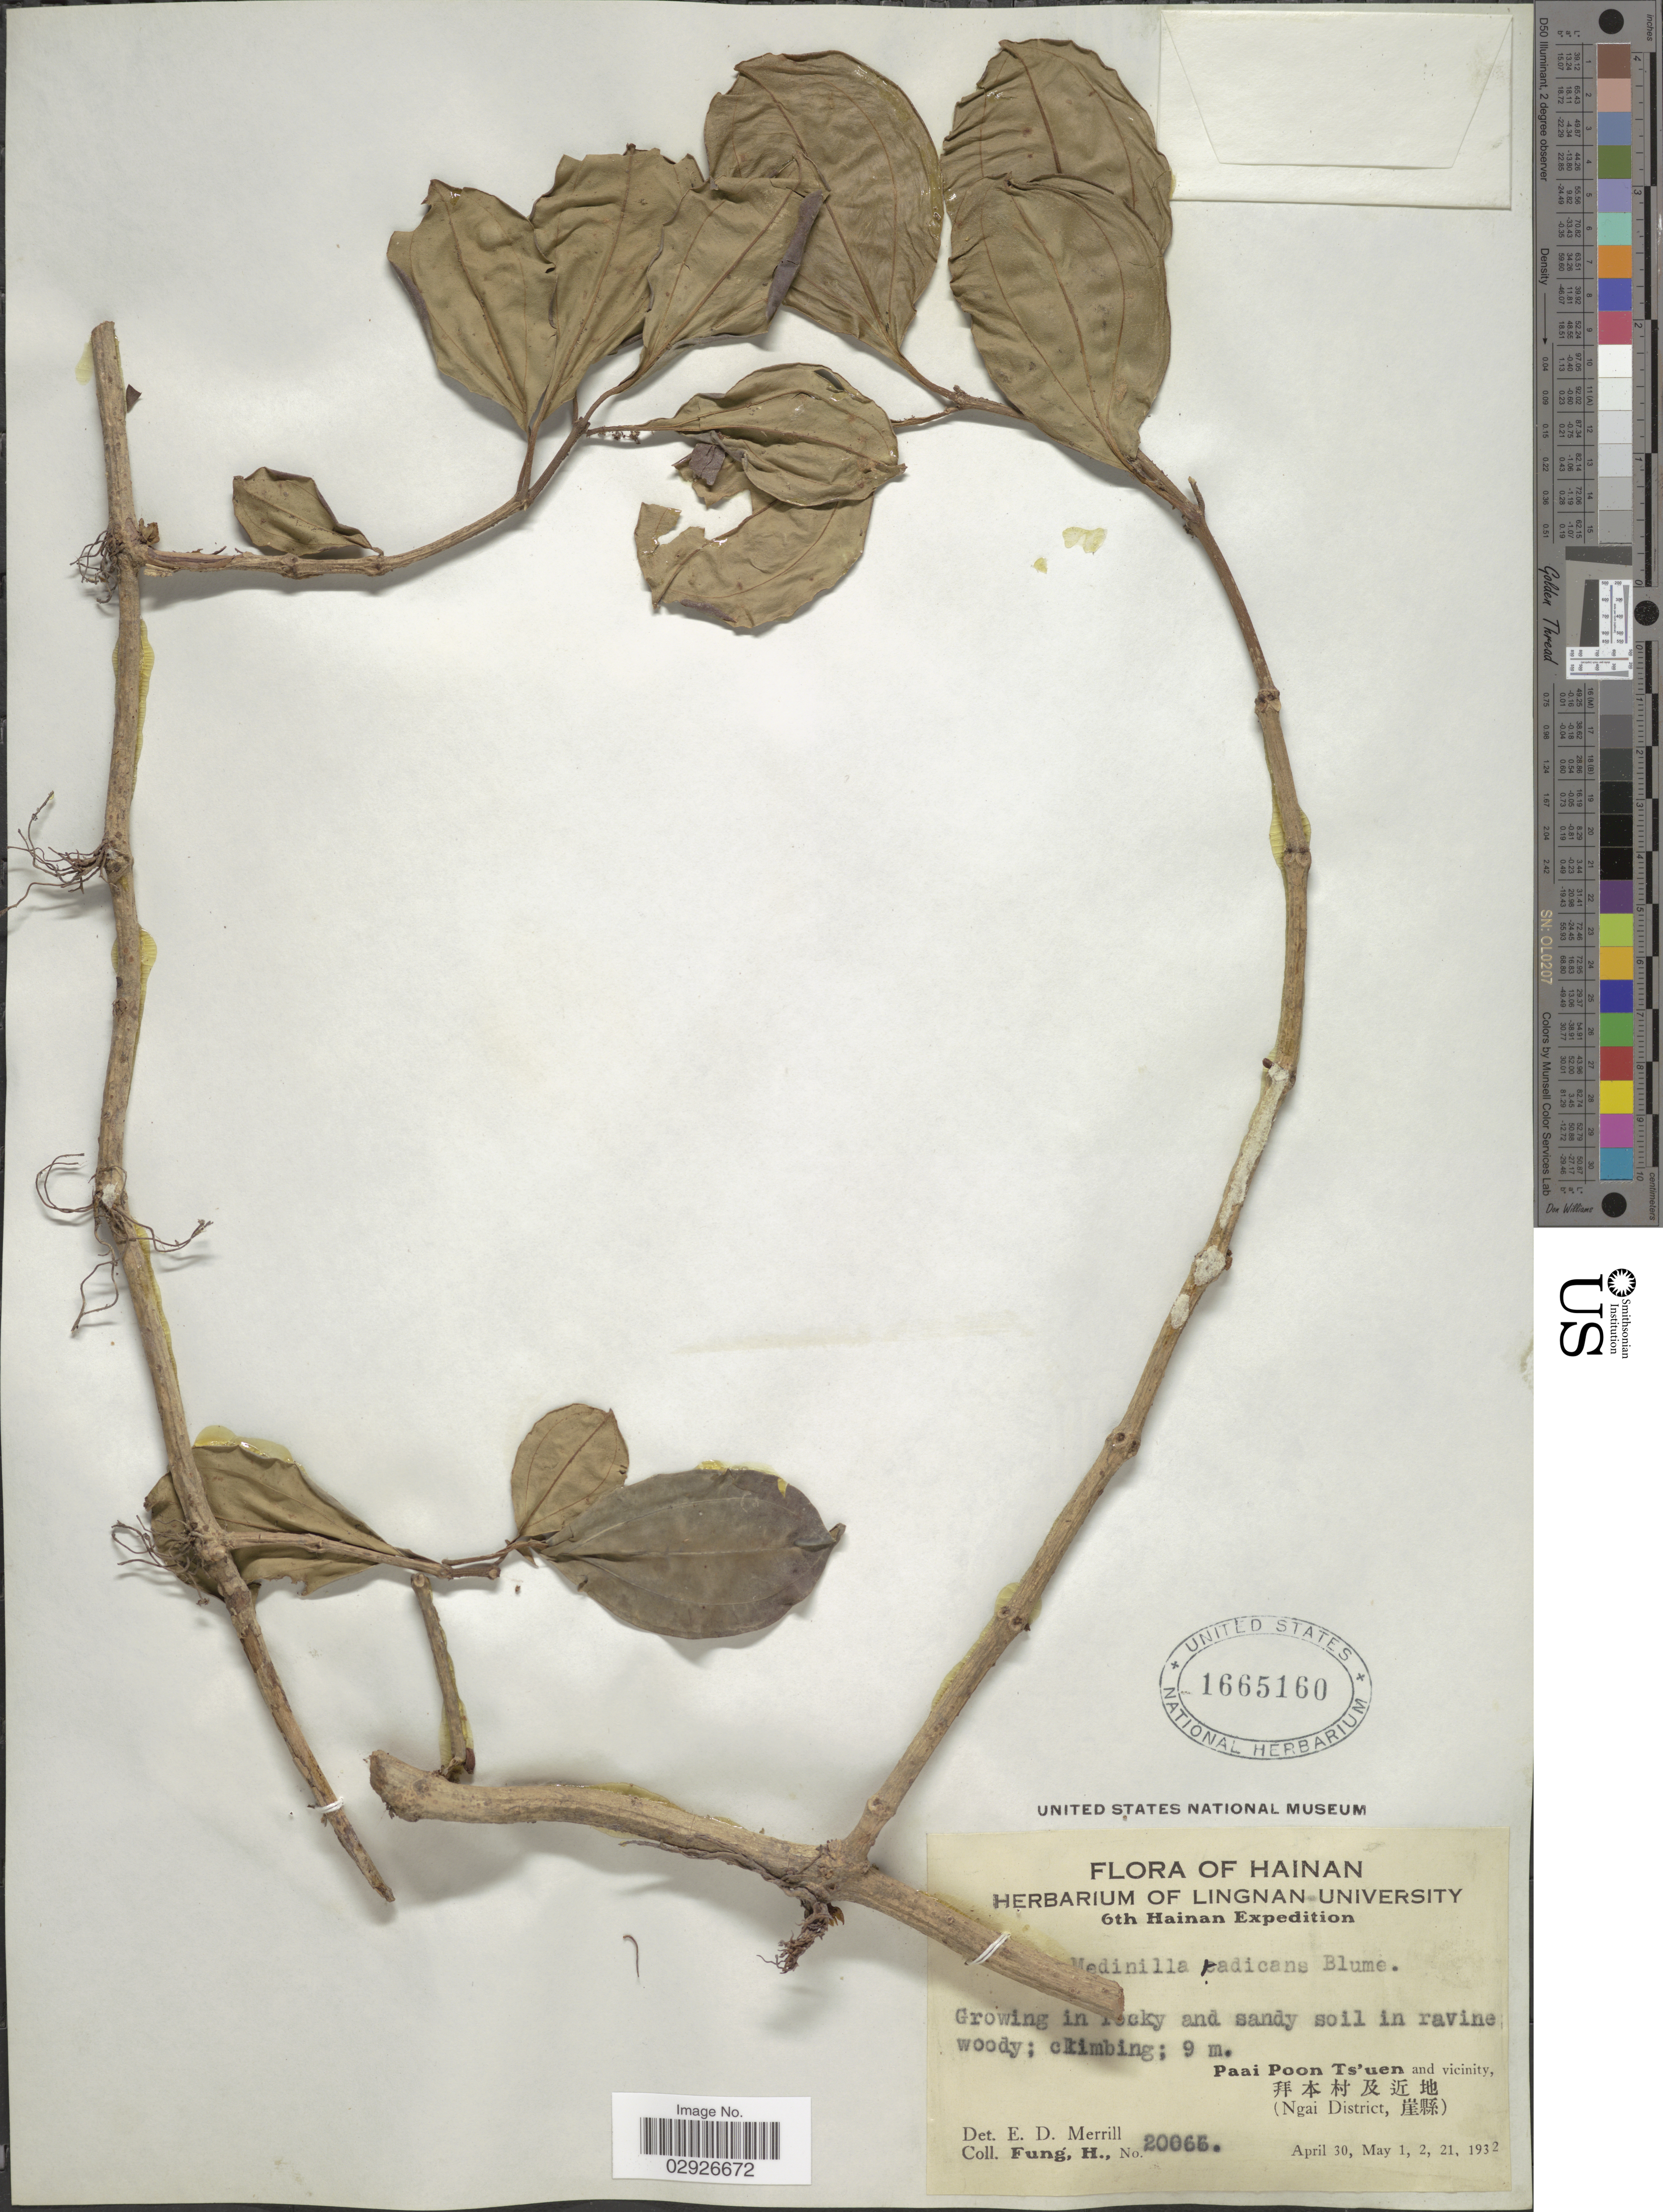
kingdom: Plantae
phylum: Tracheophyta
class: Magnoliopsida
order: Myrtales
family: Melastomataceae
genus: Medinilla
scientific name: Medinilla radicans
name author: (Blume) Blume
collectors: H. Fung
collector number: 20065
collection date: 1932-04-30/1932-05-21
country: China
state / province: Hainan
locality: Paai Poon Ts'uen and vicinity. (Ngai District).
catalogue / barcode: US 1665160